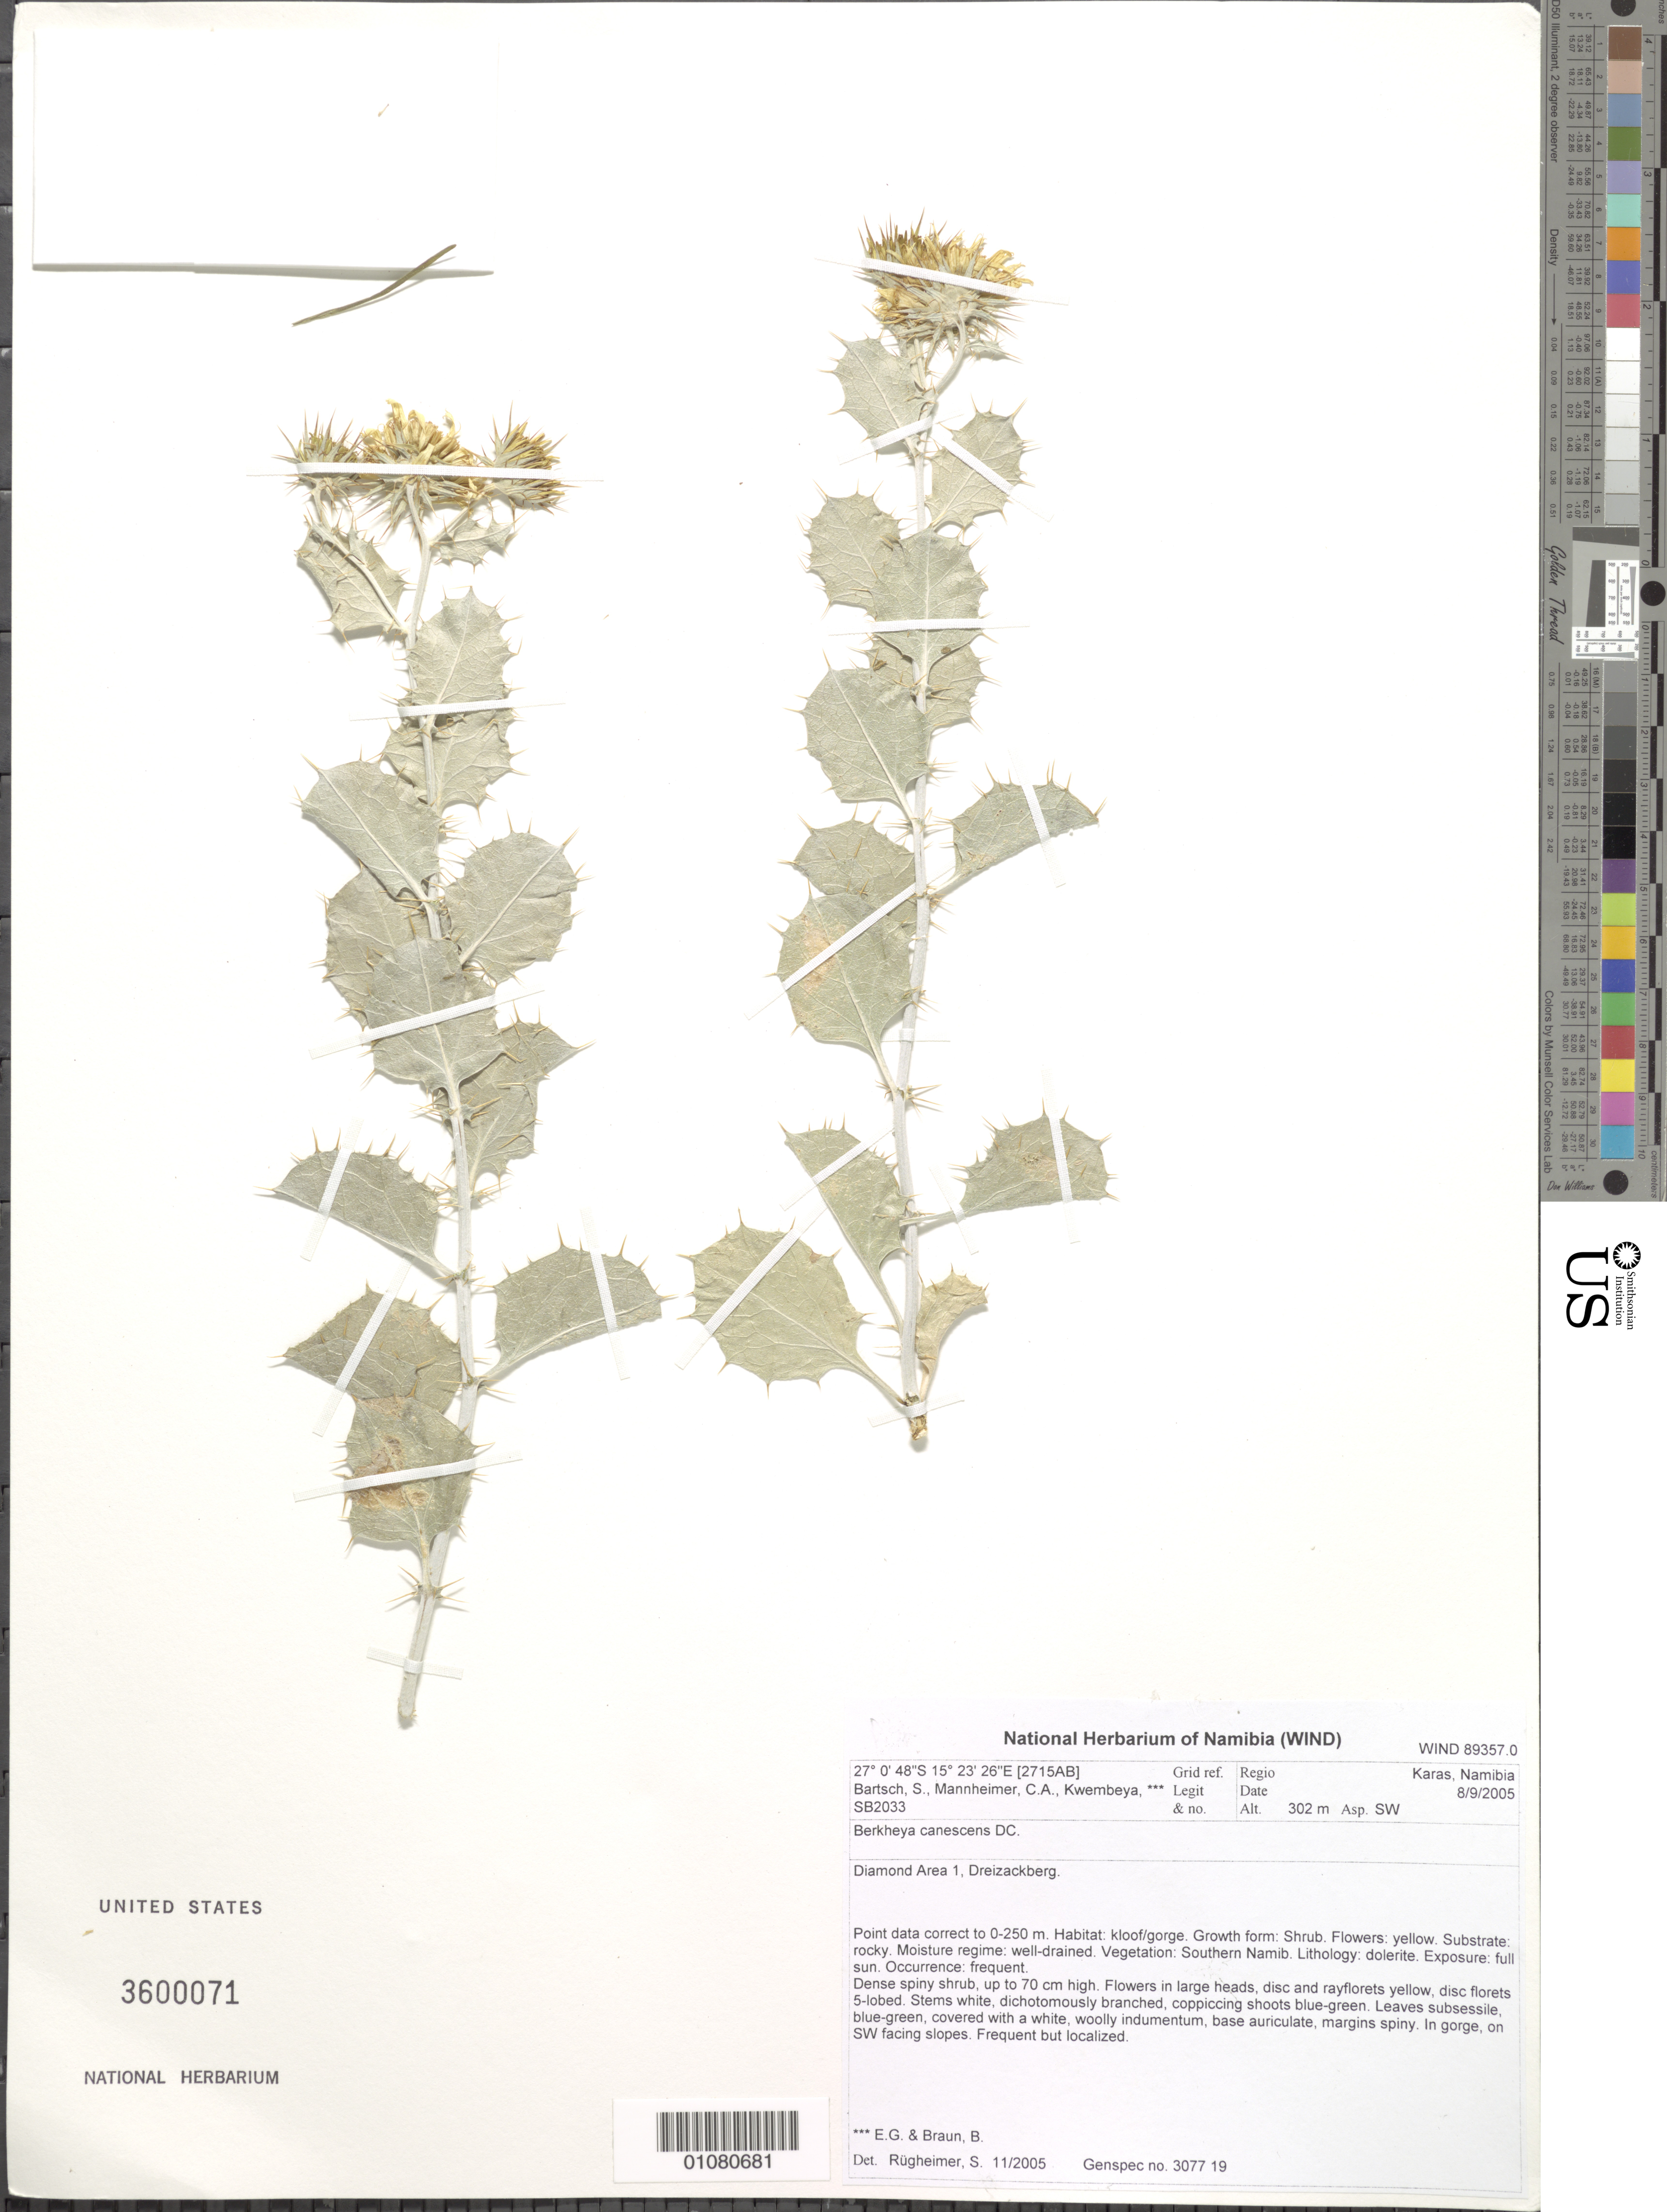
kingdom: Plantae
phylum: Tracheophyta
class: Magnoliopsida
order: Asterales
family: Asteraceae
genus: Berkheya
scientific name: Berkheya canescens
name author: DC.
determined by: Rugheimer, S.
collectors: S. Bartsch, C. A. Mannheimer, E. Kwembeya & B. Braun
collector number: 2033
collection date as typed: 8 September 2005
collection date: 2005-09-08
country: Namibia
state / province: Karas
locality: Diamond Area 1, Dreizackberg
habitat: Kloof / gorge. Rocky substrate, well-drained. Southern Namib vegetation on dolerate, full sun. In gorge on SW facing slopes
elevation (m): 302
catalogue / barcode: US 3600071